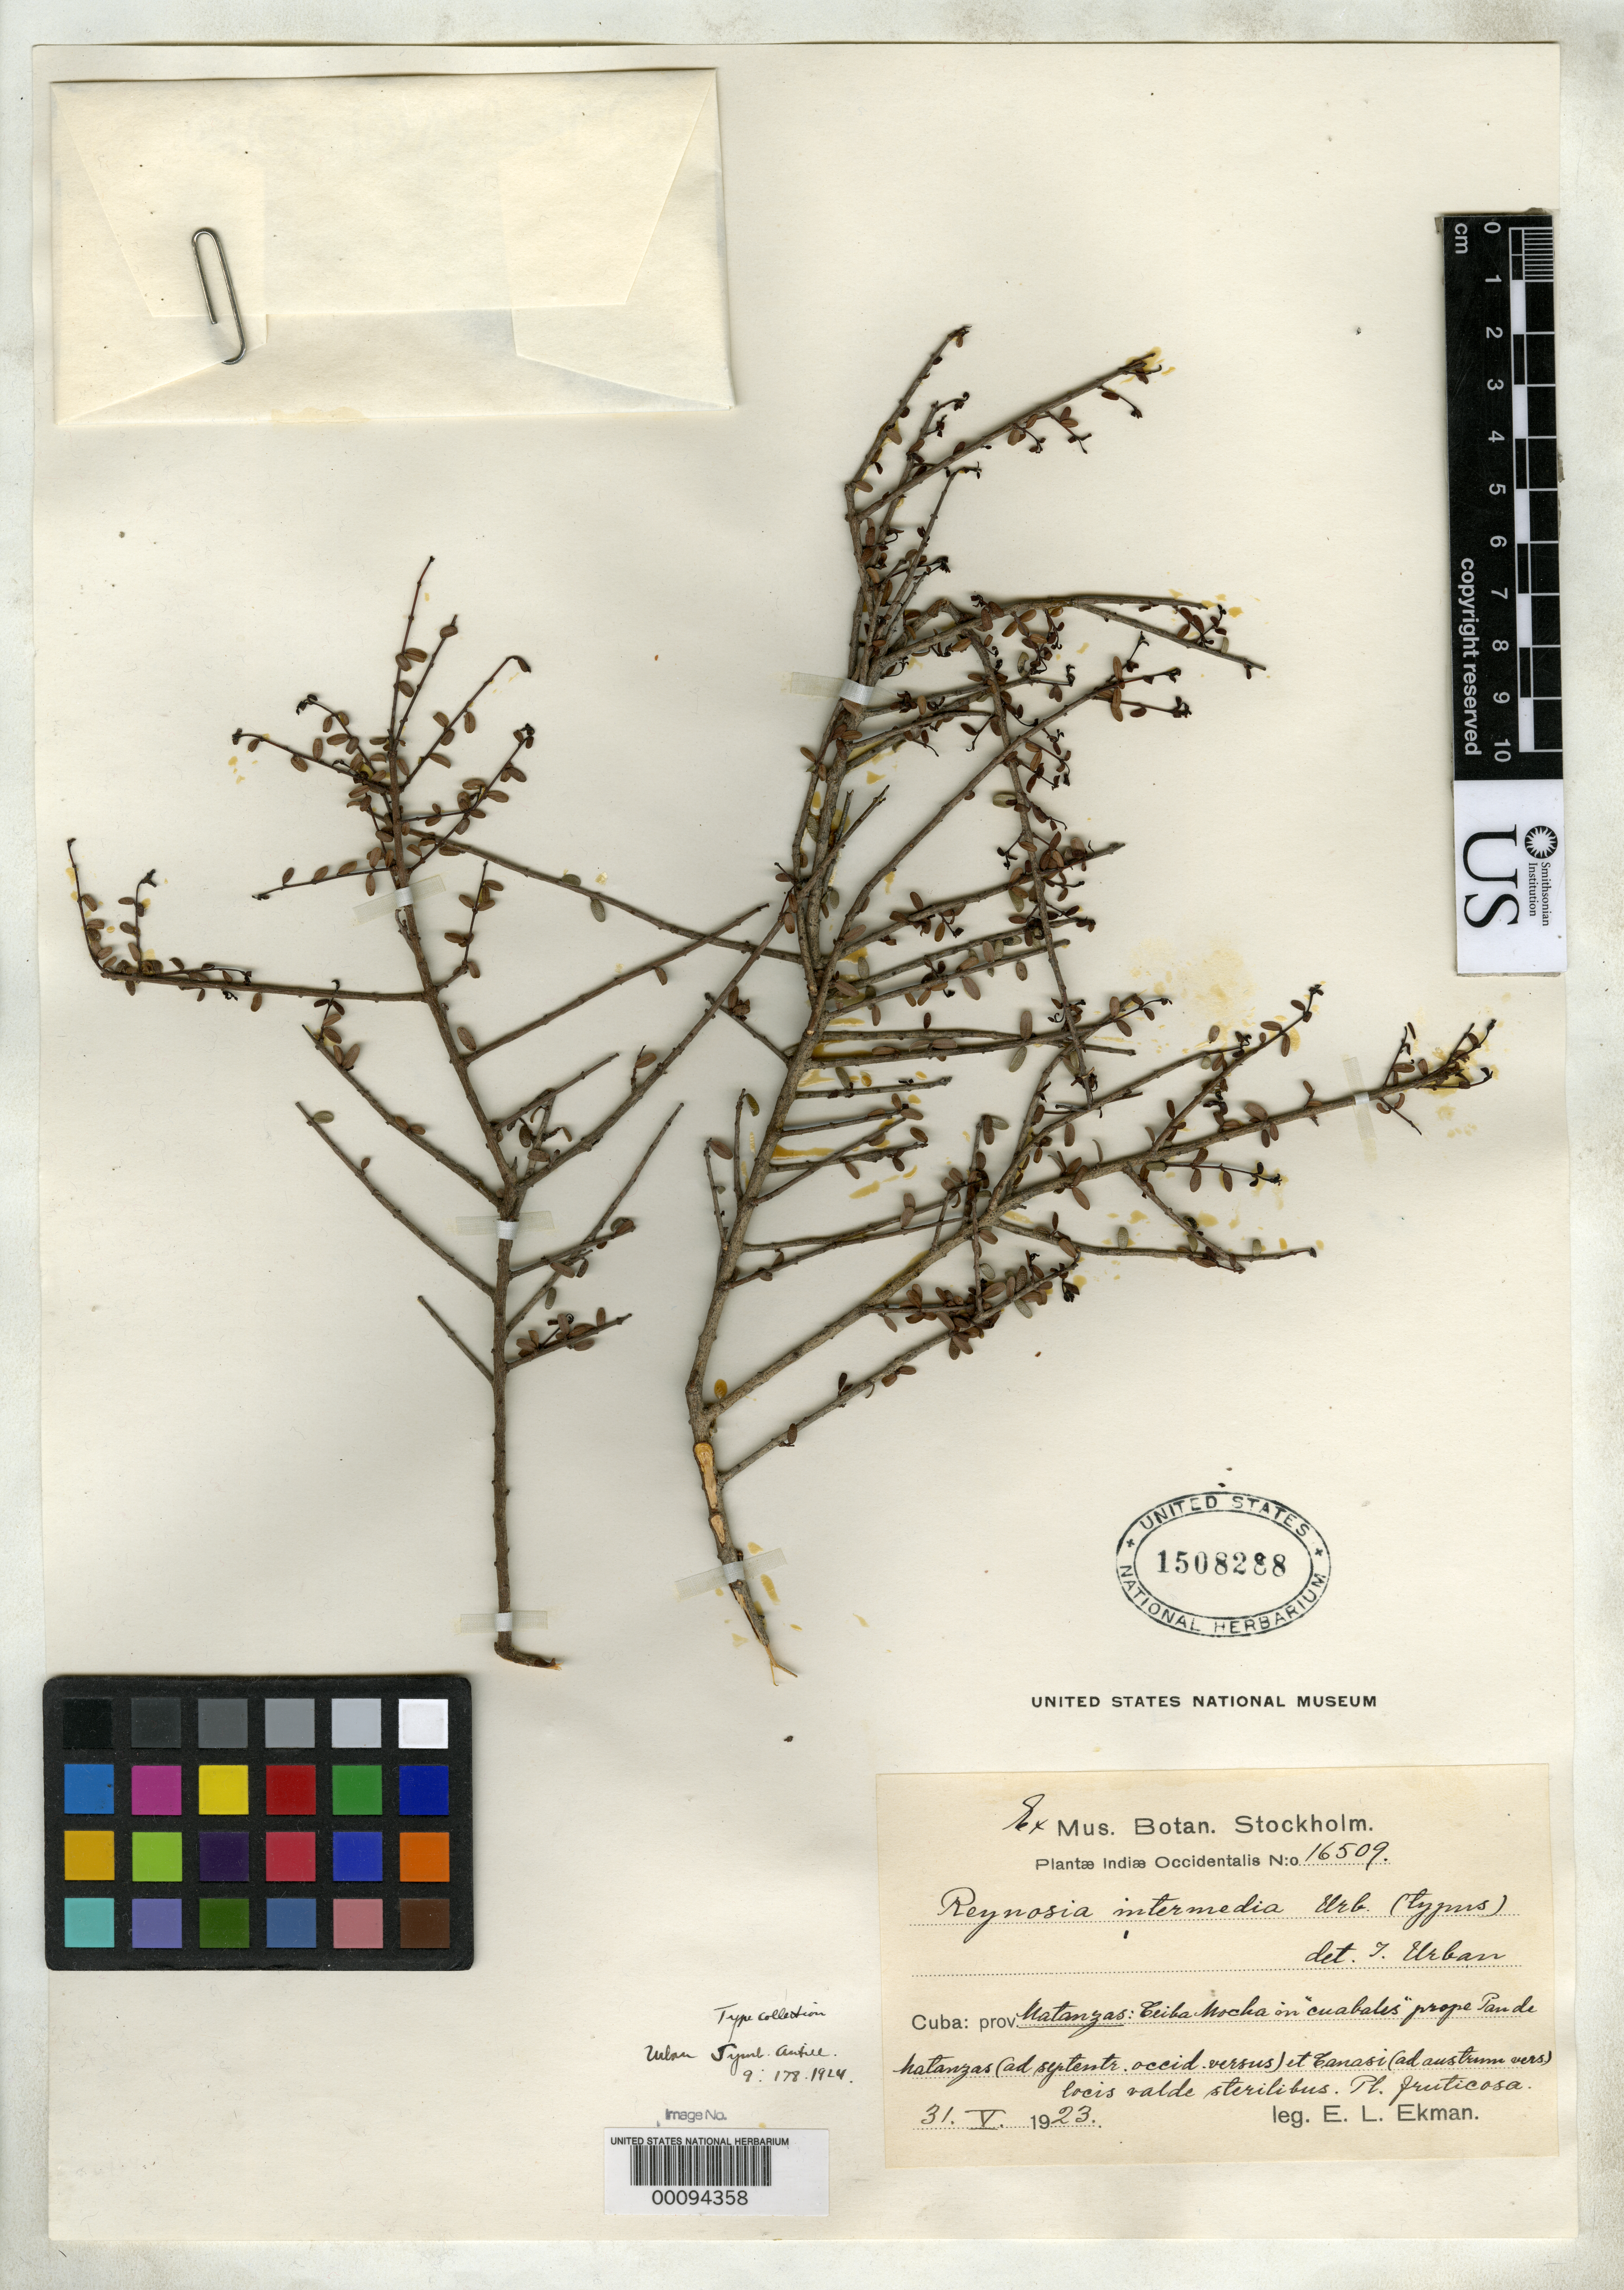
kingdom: Plantae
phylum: Tracheophyta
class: Magnoliopsida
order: Rosales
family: Rhamnaceae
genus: Reynosia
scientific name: Reynosia intermedia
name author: Urb.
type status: Isotype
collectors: E. L. Ekman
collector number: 16509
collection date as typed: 31 May 1923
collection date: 1923-05-31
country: Cuba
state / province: Matanzas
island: Greater Antilles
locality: Ceiba Mocha, prope Pass de Matanzas et Canasi.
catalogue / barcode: US 1508288